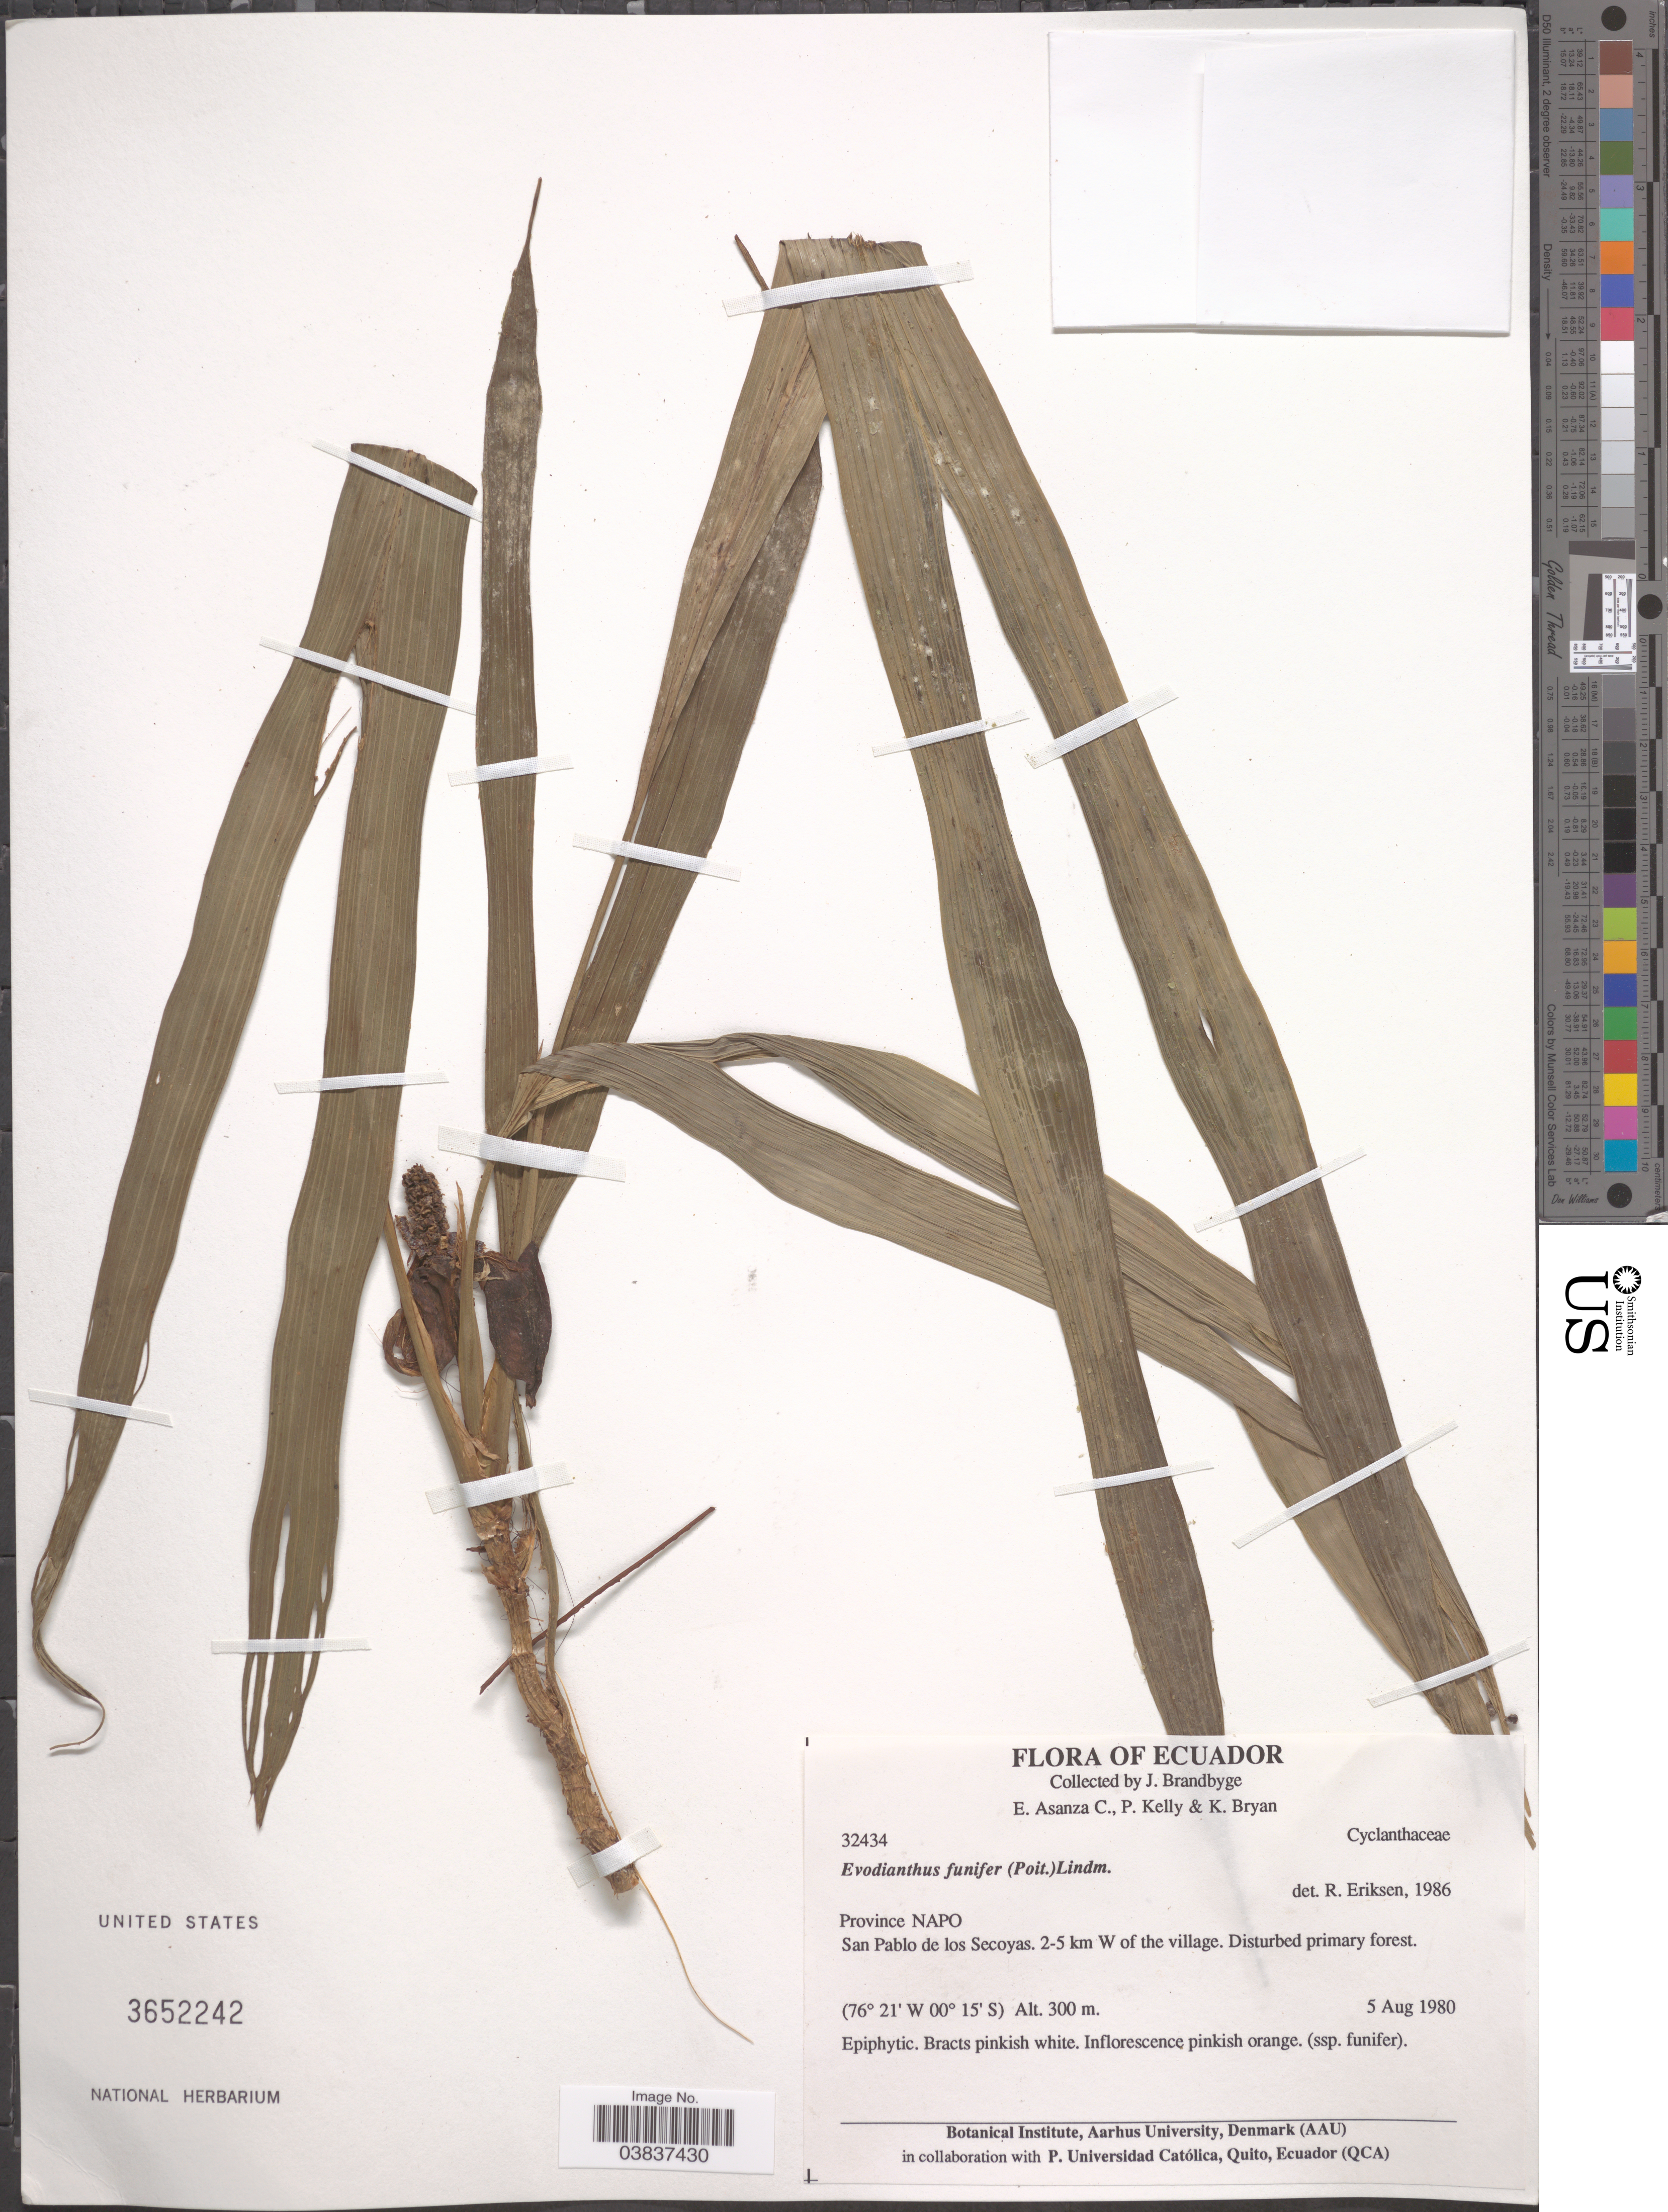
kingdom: Plantae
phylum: Tracheophyta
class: Liliopsida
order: Pandanales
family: Cyclanthaceae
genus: Evodianthus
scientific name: Evodianthus funifer subsp. funifer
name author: (Poit.) Lindm.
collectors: J. Brandbyge, E. Asanza C., P. Kelly & K. Bryan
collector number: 32434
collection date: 1980-08-05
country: Ecuador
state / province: Napo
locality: San Pablo de los Secoyas. 2-5 km W of the village.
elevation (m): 300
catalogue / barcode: US 3652242